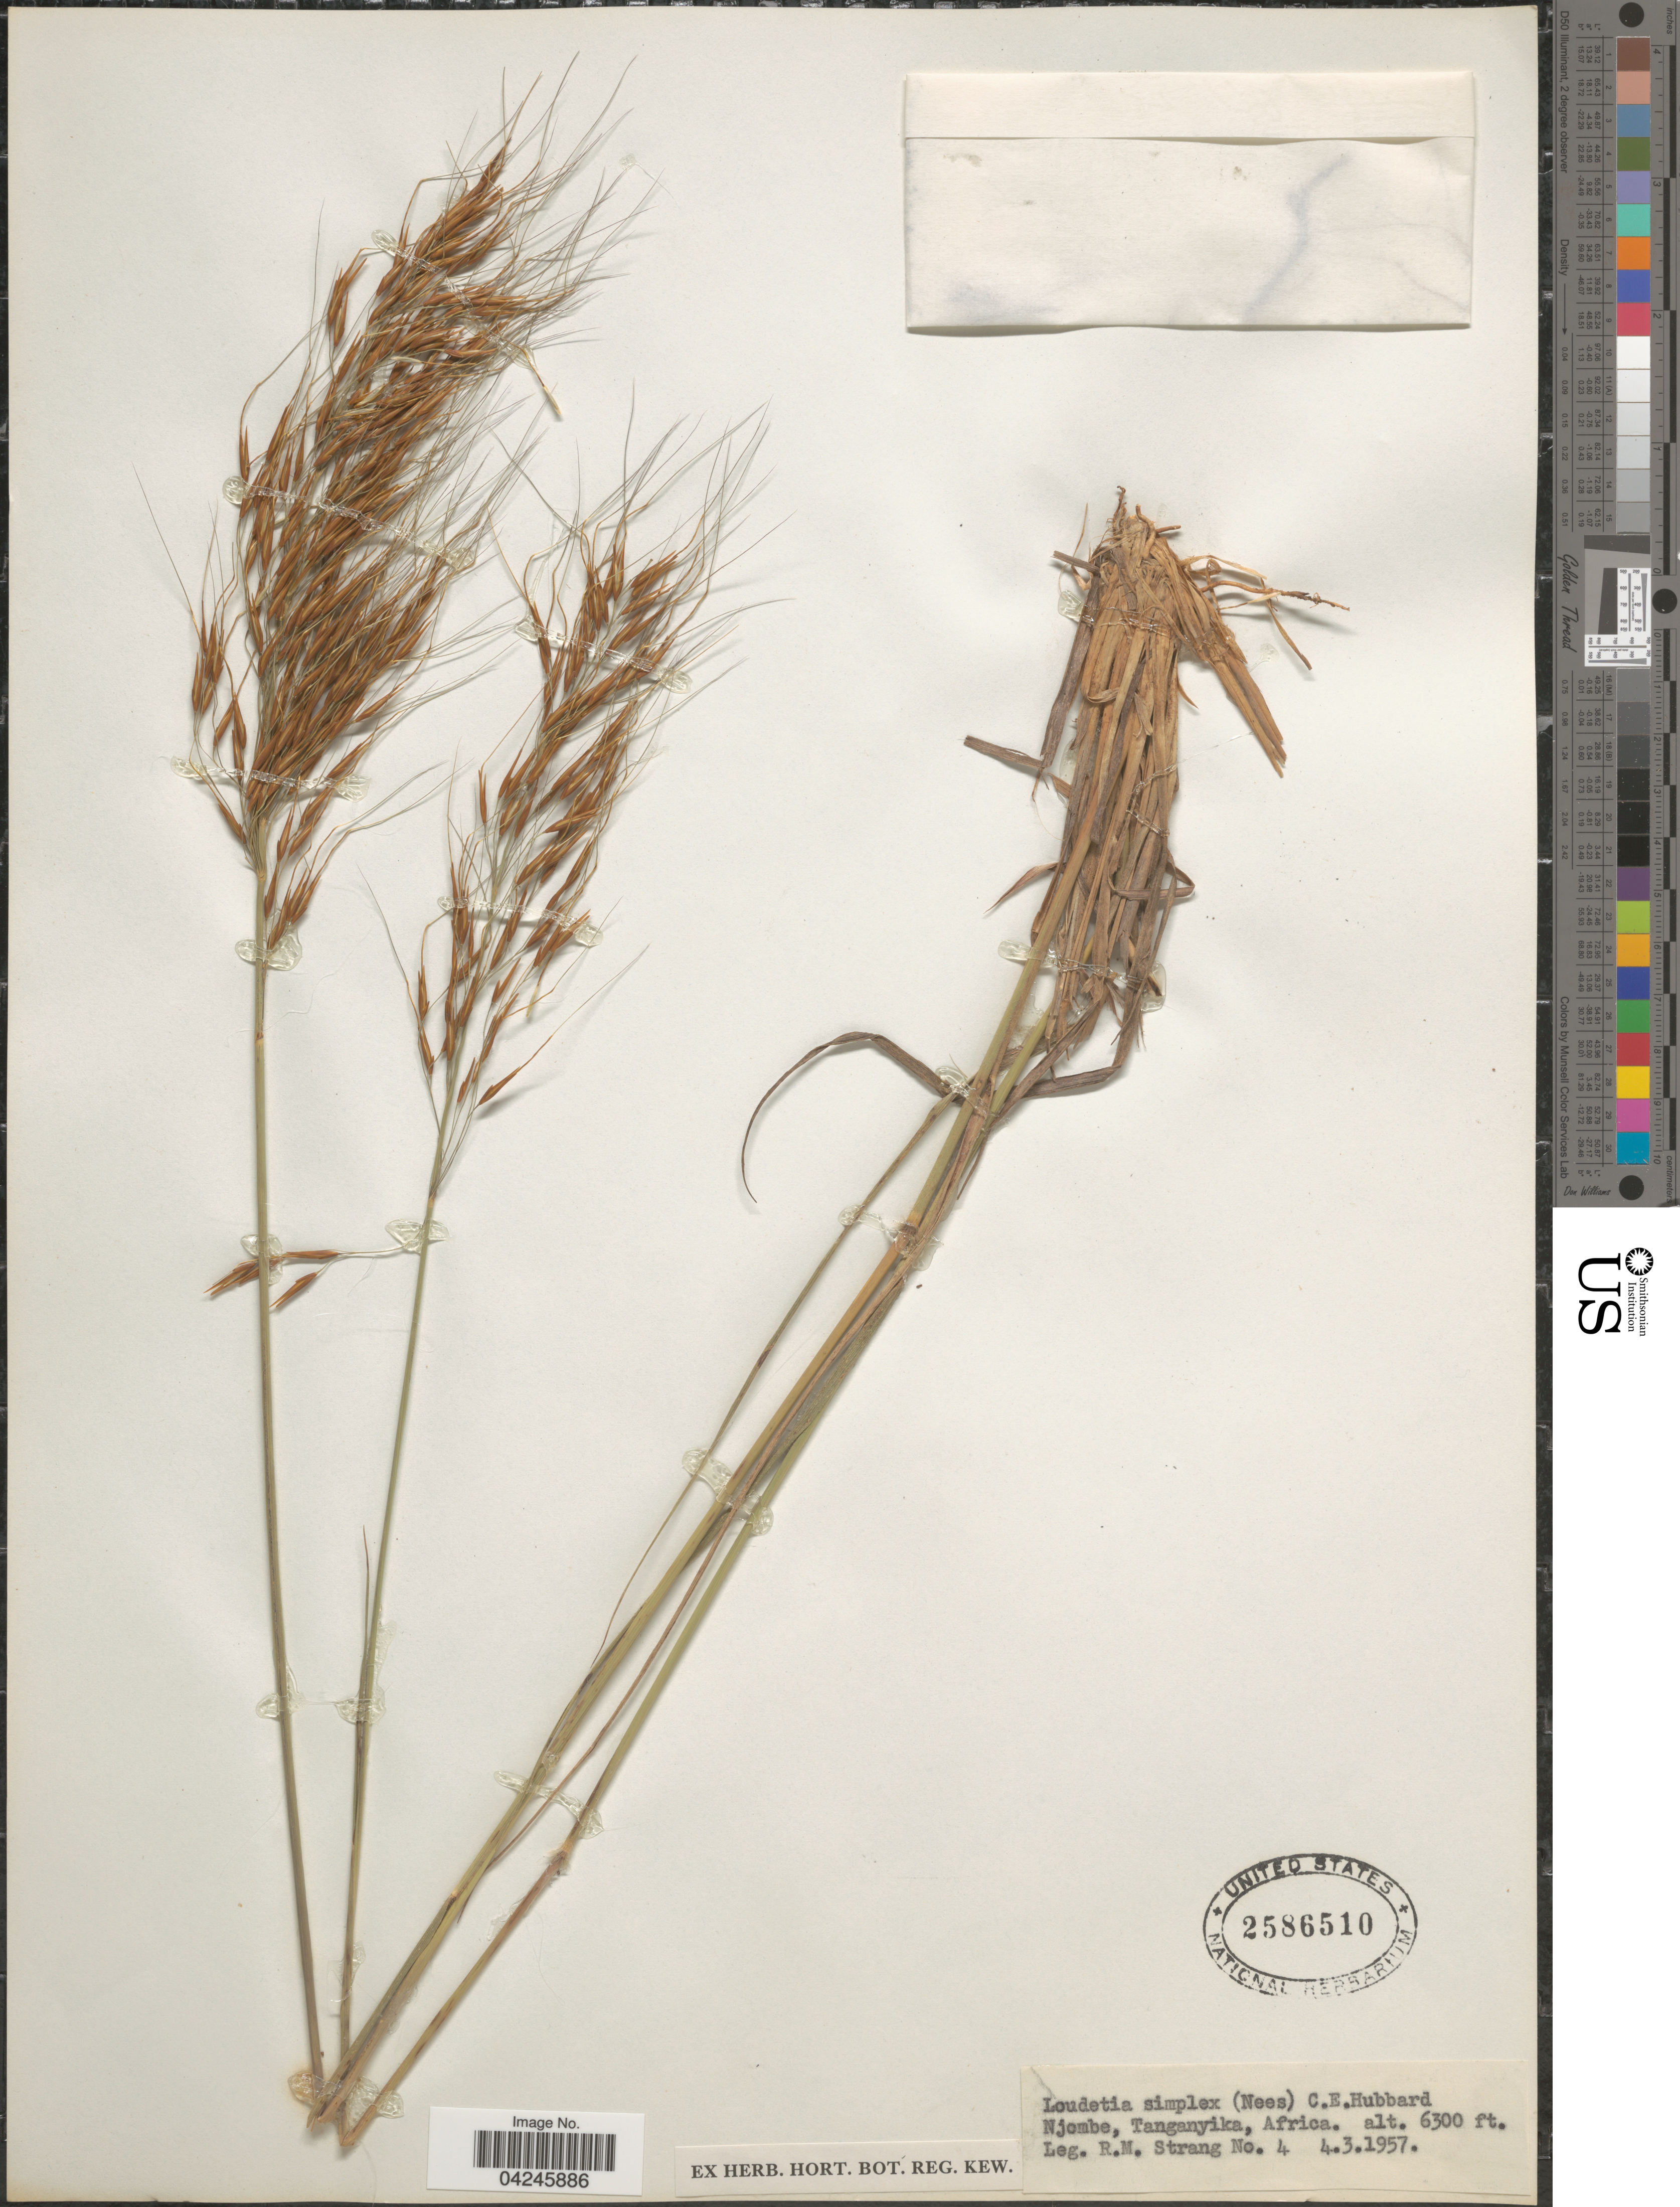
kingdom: Plantae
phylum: Tracheophyta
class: Liliopsida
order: Poales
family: Poaceae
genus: Loudetia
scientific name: Loudetia simplex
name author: (Nees) C.E. Hubb.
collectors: R. Strang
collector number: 4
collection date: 1957-03-04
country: Tanzania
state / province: Njombe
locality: Tanganyika.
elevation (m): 1920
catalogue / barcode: US 2586510